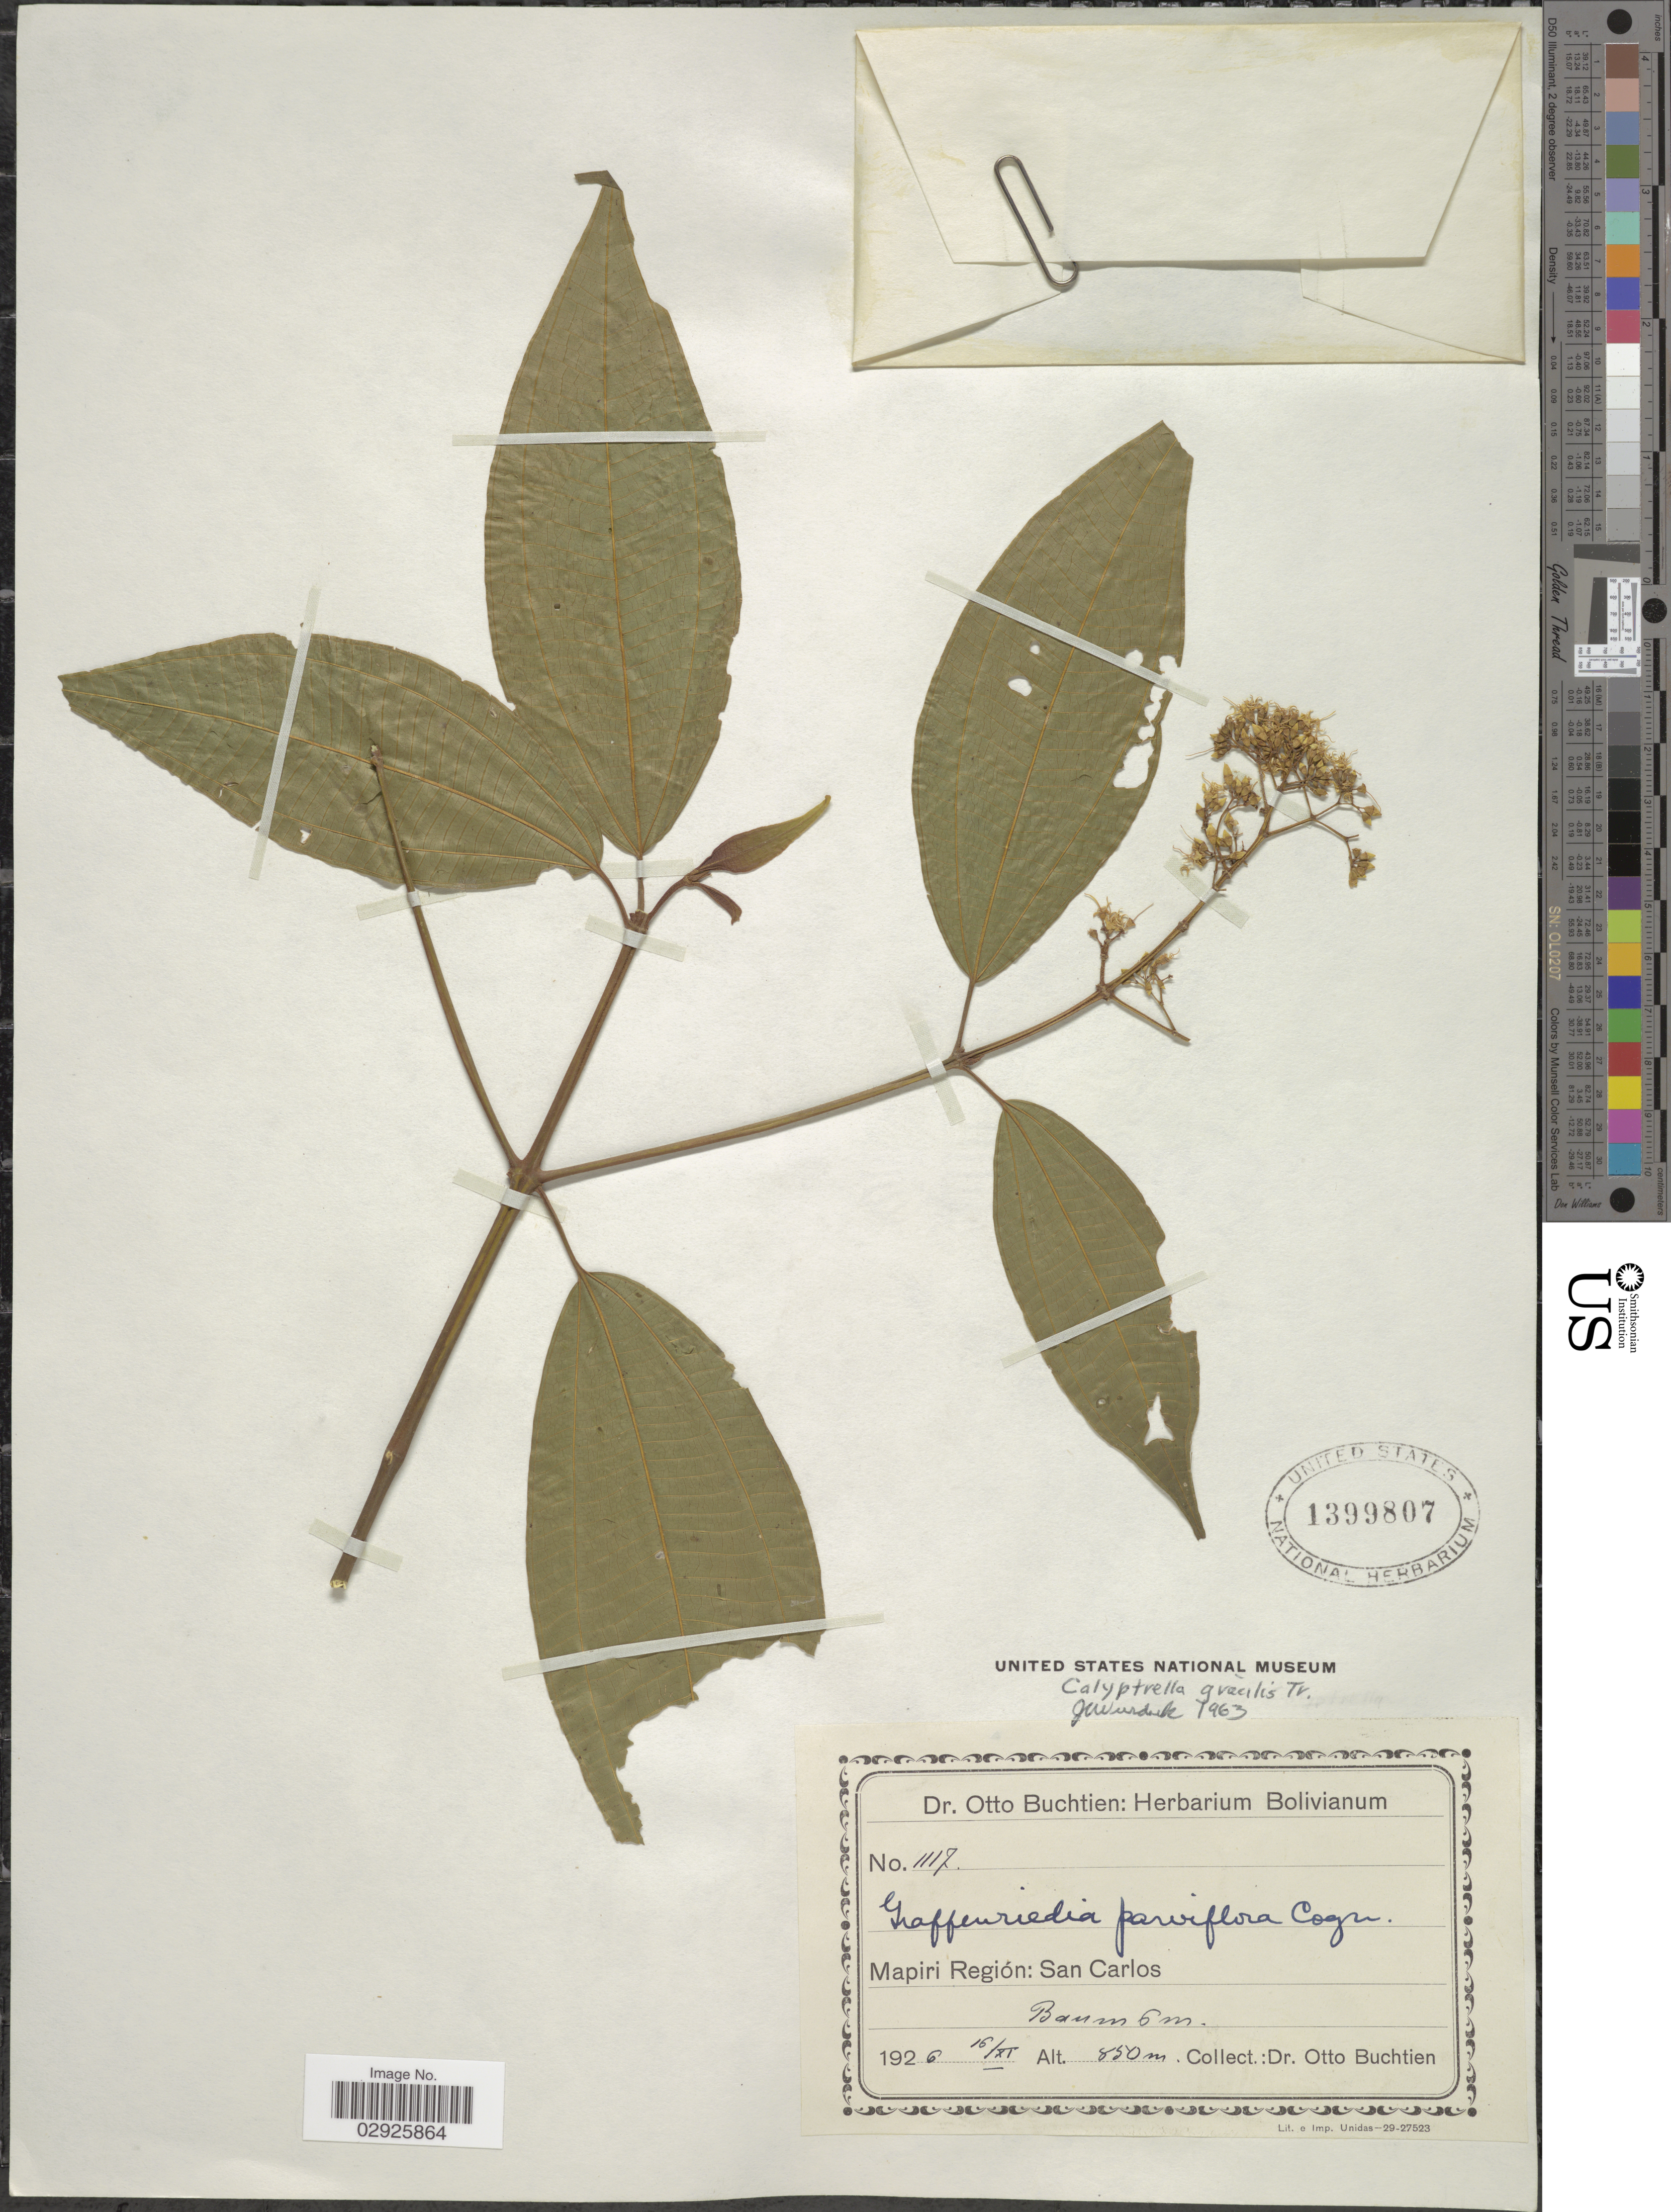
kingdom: Plantae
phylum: Tracheophyta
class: Magnoliopsida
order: Myrtales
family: Melastomataceae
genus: Graffenrieda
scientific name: Graffenrieda gracilis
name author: (Triana) L.O. Williams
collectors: O. Buchtien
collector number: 1117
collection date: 1926-11-16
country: Bolivia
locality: Mapiri Región: San Carlos.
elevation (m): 850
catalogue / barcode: US 1399807